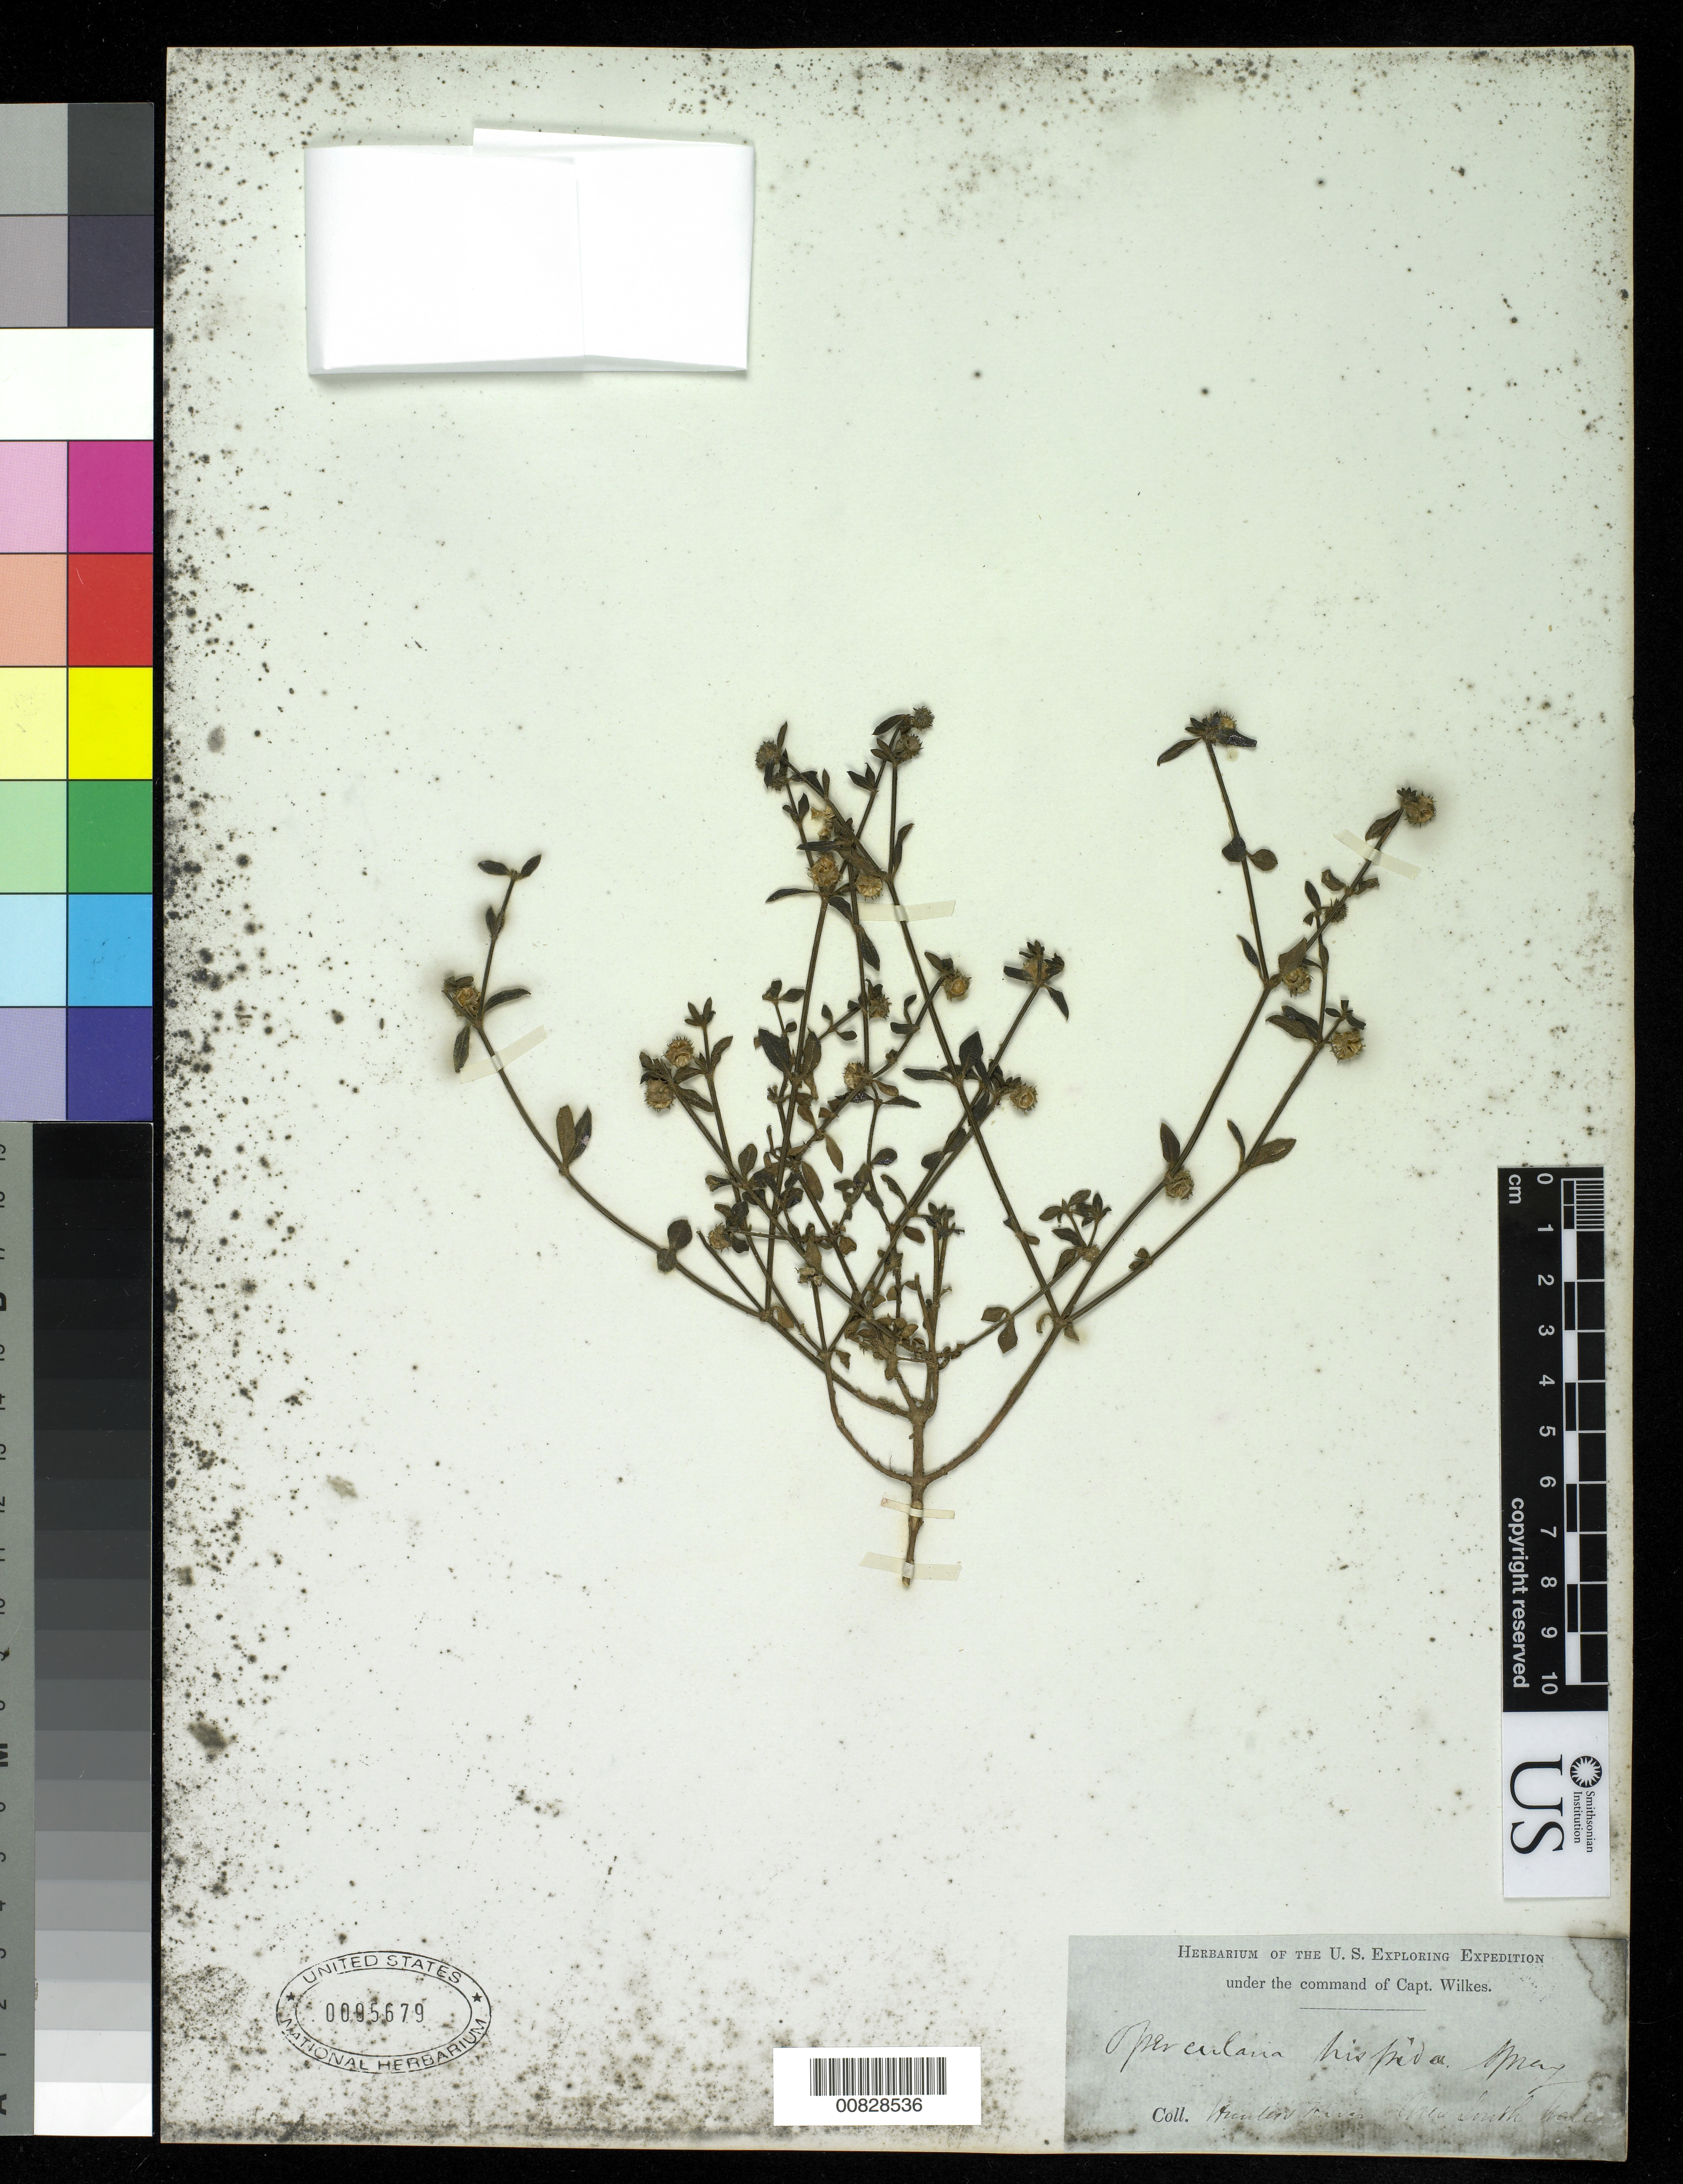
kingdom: Plantae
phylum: Tracheophyta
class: Magnoliopsida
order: Gentianales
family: Rubiaceae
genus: Opercularia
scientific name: Opercularia hispida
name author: Spreng.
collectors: Wilkes Explor. Exped.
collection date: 1838/1842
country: Australia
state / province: New South Wales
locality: Hunter's River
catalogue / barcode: US 95679